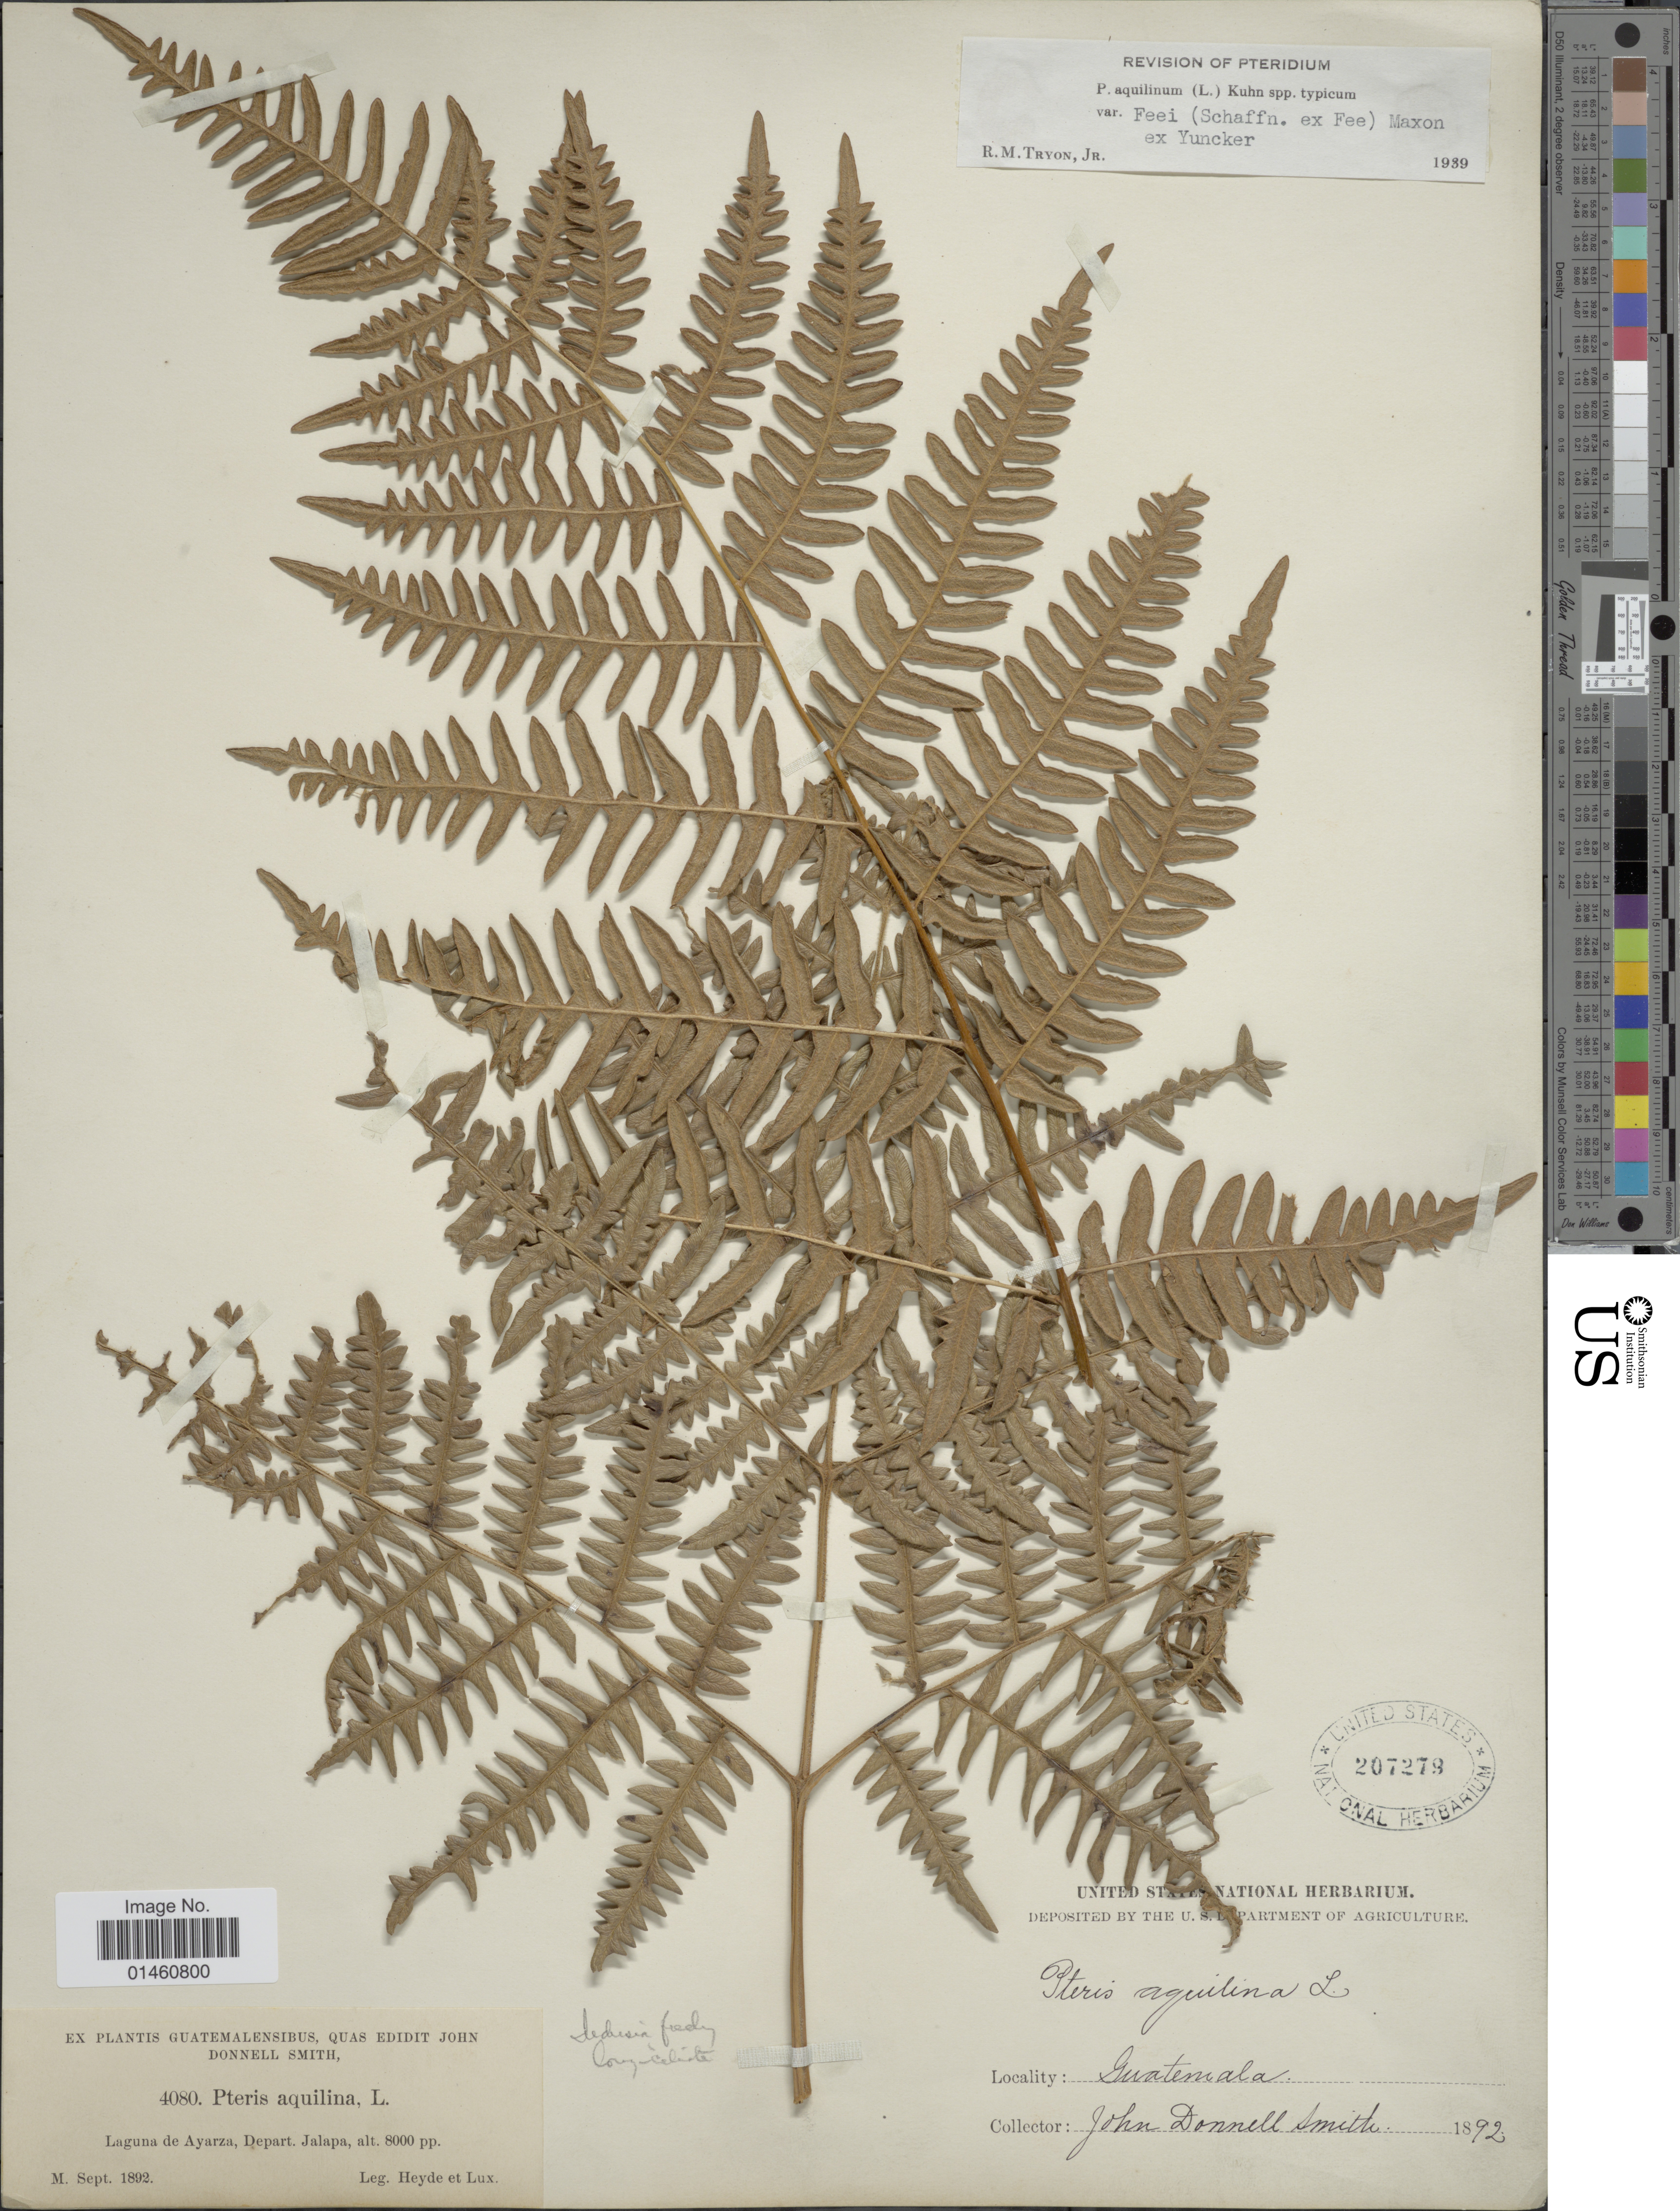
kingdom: Plantae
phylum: Tracheophyta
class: Polypodiopsida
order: Polypodiales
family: Dennstaedtiaceae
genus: Pteridium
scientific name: Pteridium aquilinum var. feei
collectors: Heyde & Lux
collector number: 4080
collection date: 1892-09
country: Guatemala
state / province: Jalapa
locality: Laguna de Ayarza.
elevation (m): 2438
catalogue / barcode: US 207279